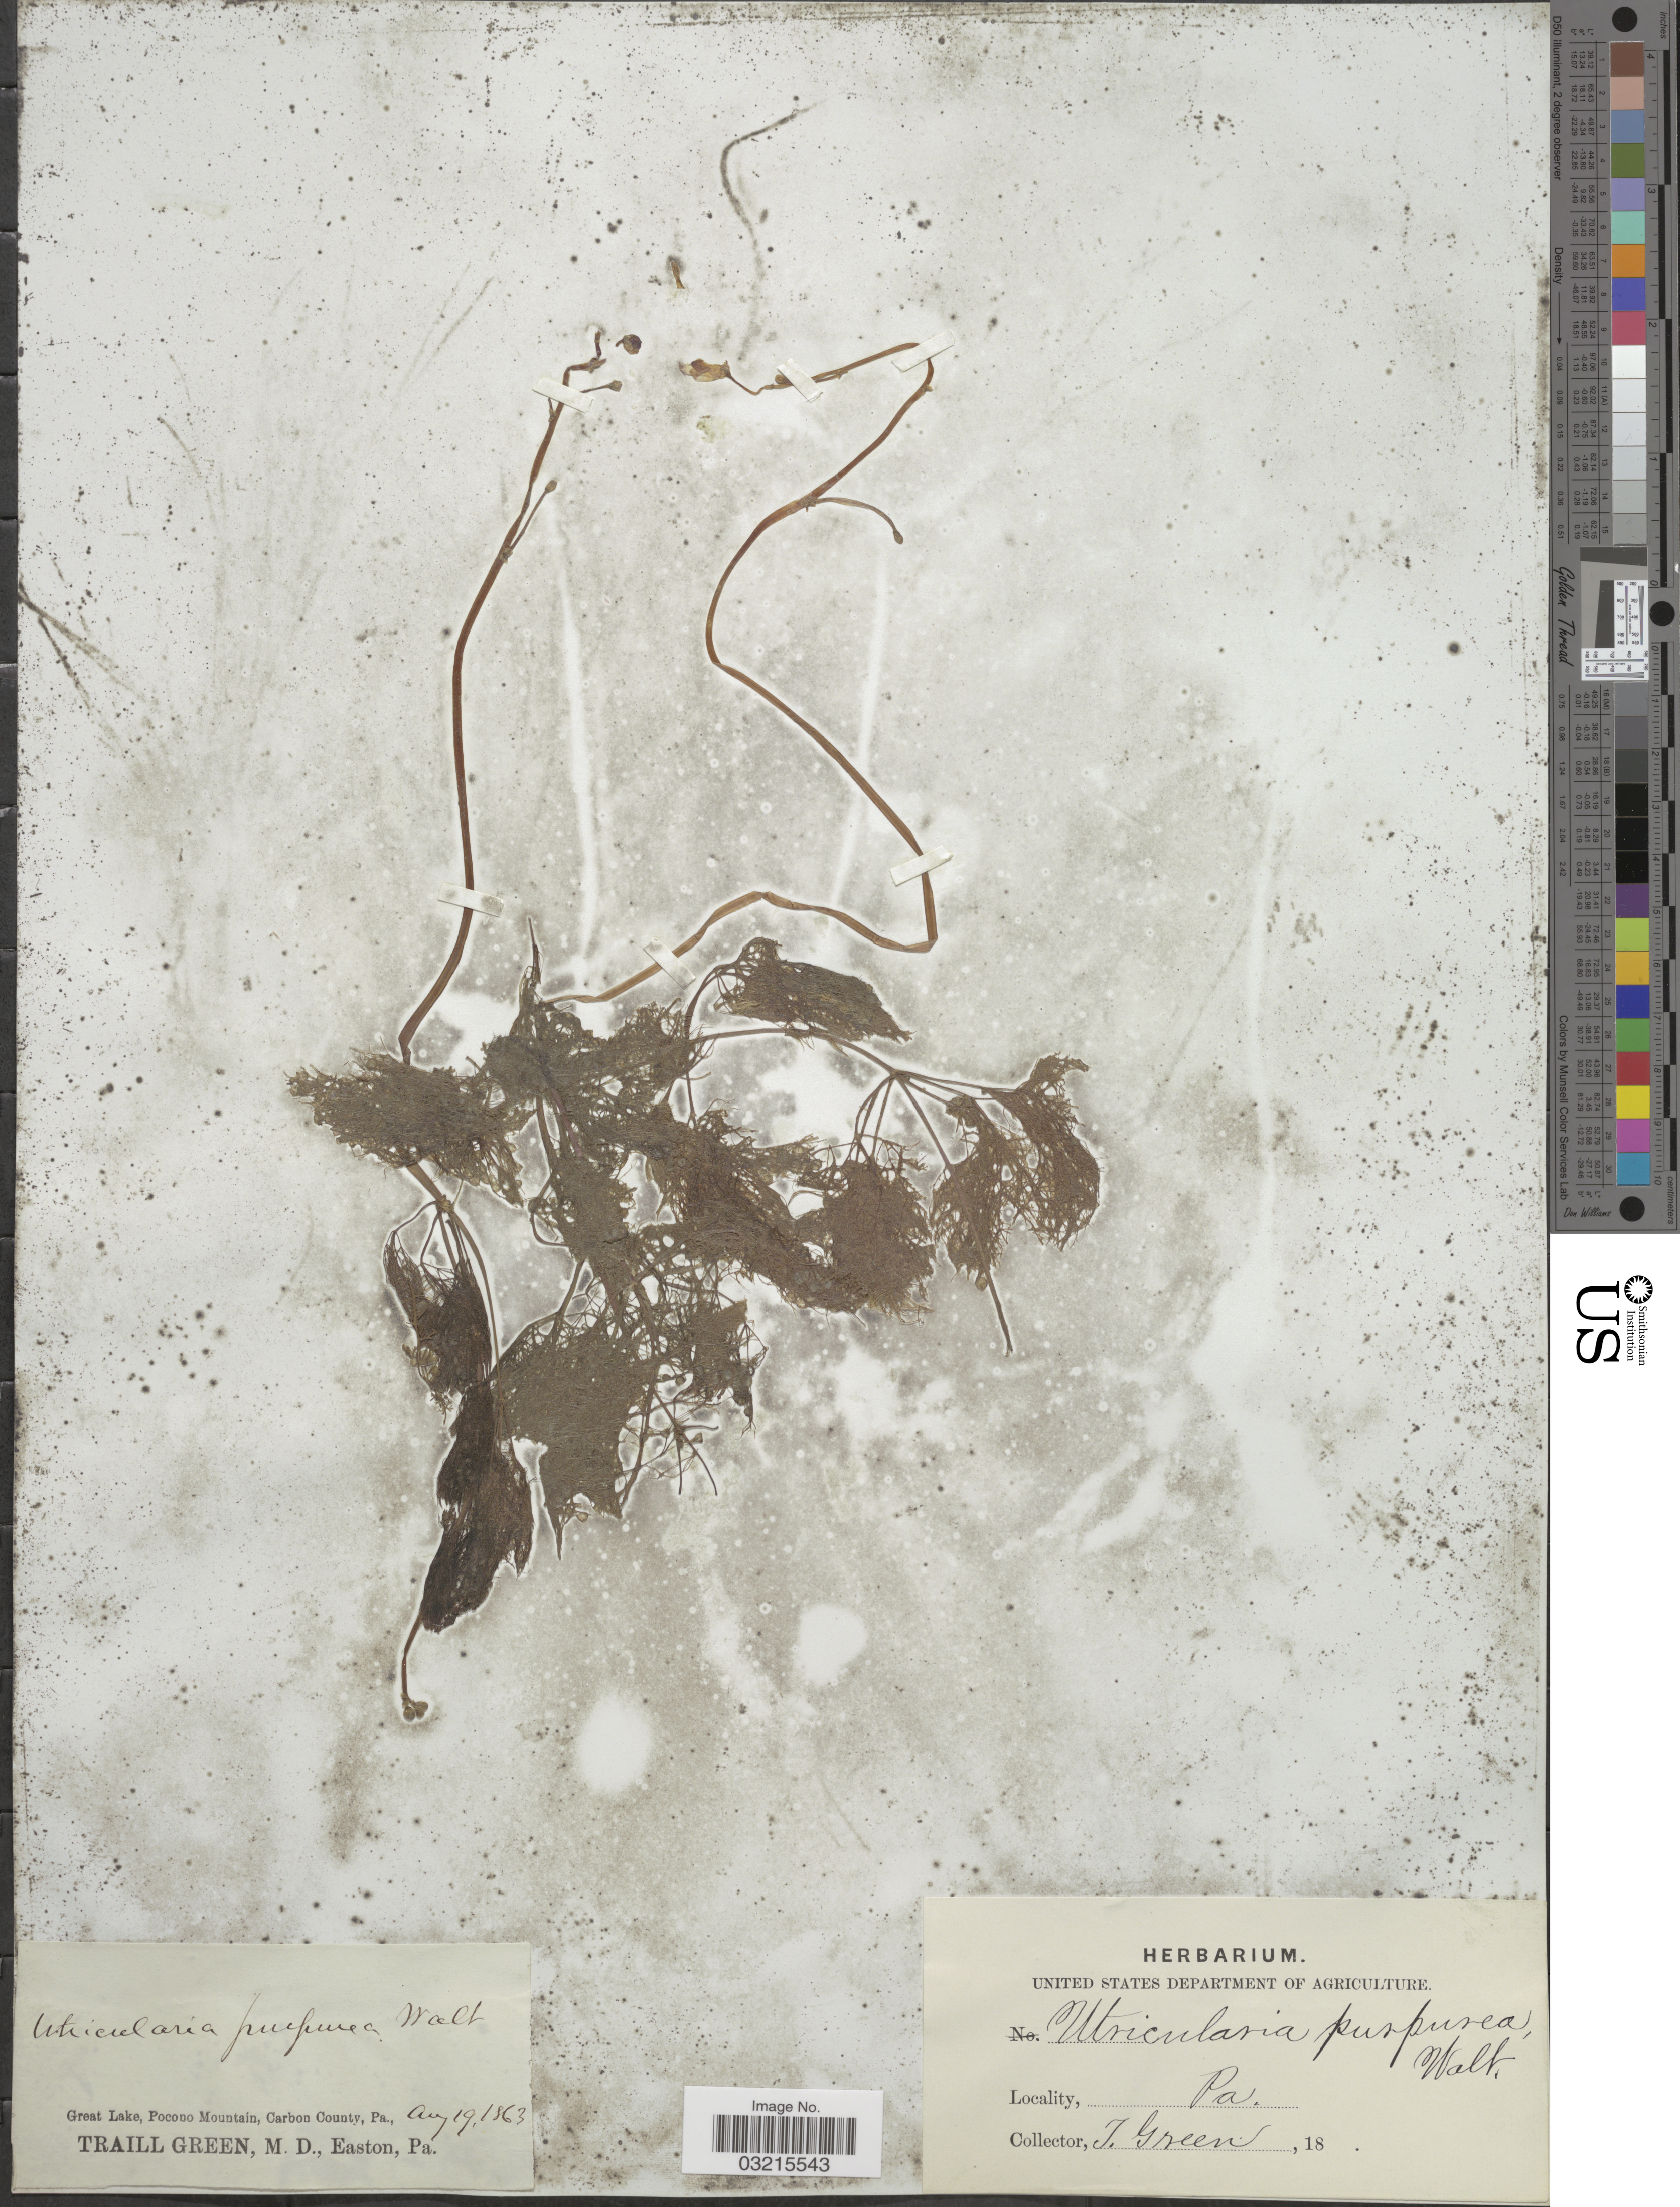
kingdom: Plantae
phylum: Tracheophyta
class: Magnoliopsida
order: Lamiales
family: Lentibulariaceae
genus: Utricularia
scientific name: Utricularia purpurea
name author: Walter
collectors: T. Green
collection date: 1863-08-19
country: United States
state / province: Pennsylvania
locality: Great Lake, Pocono Mountain, Carbon County, Pa.